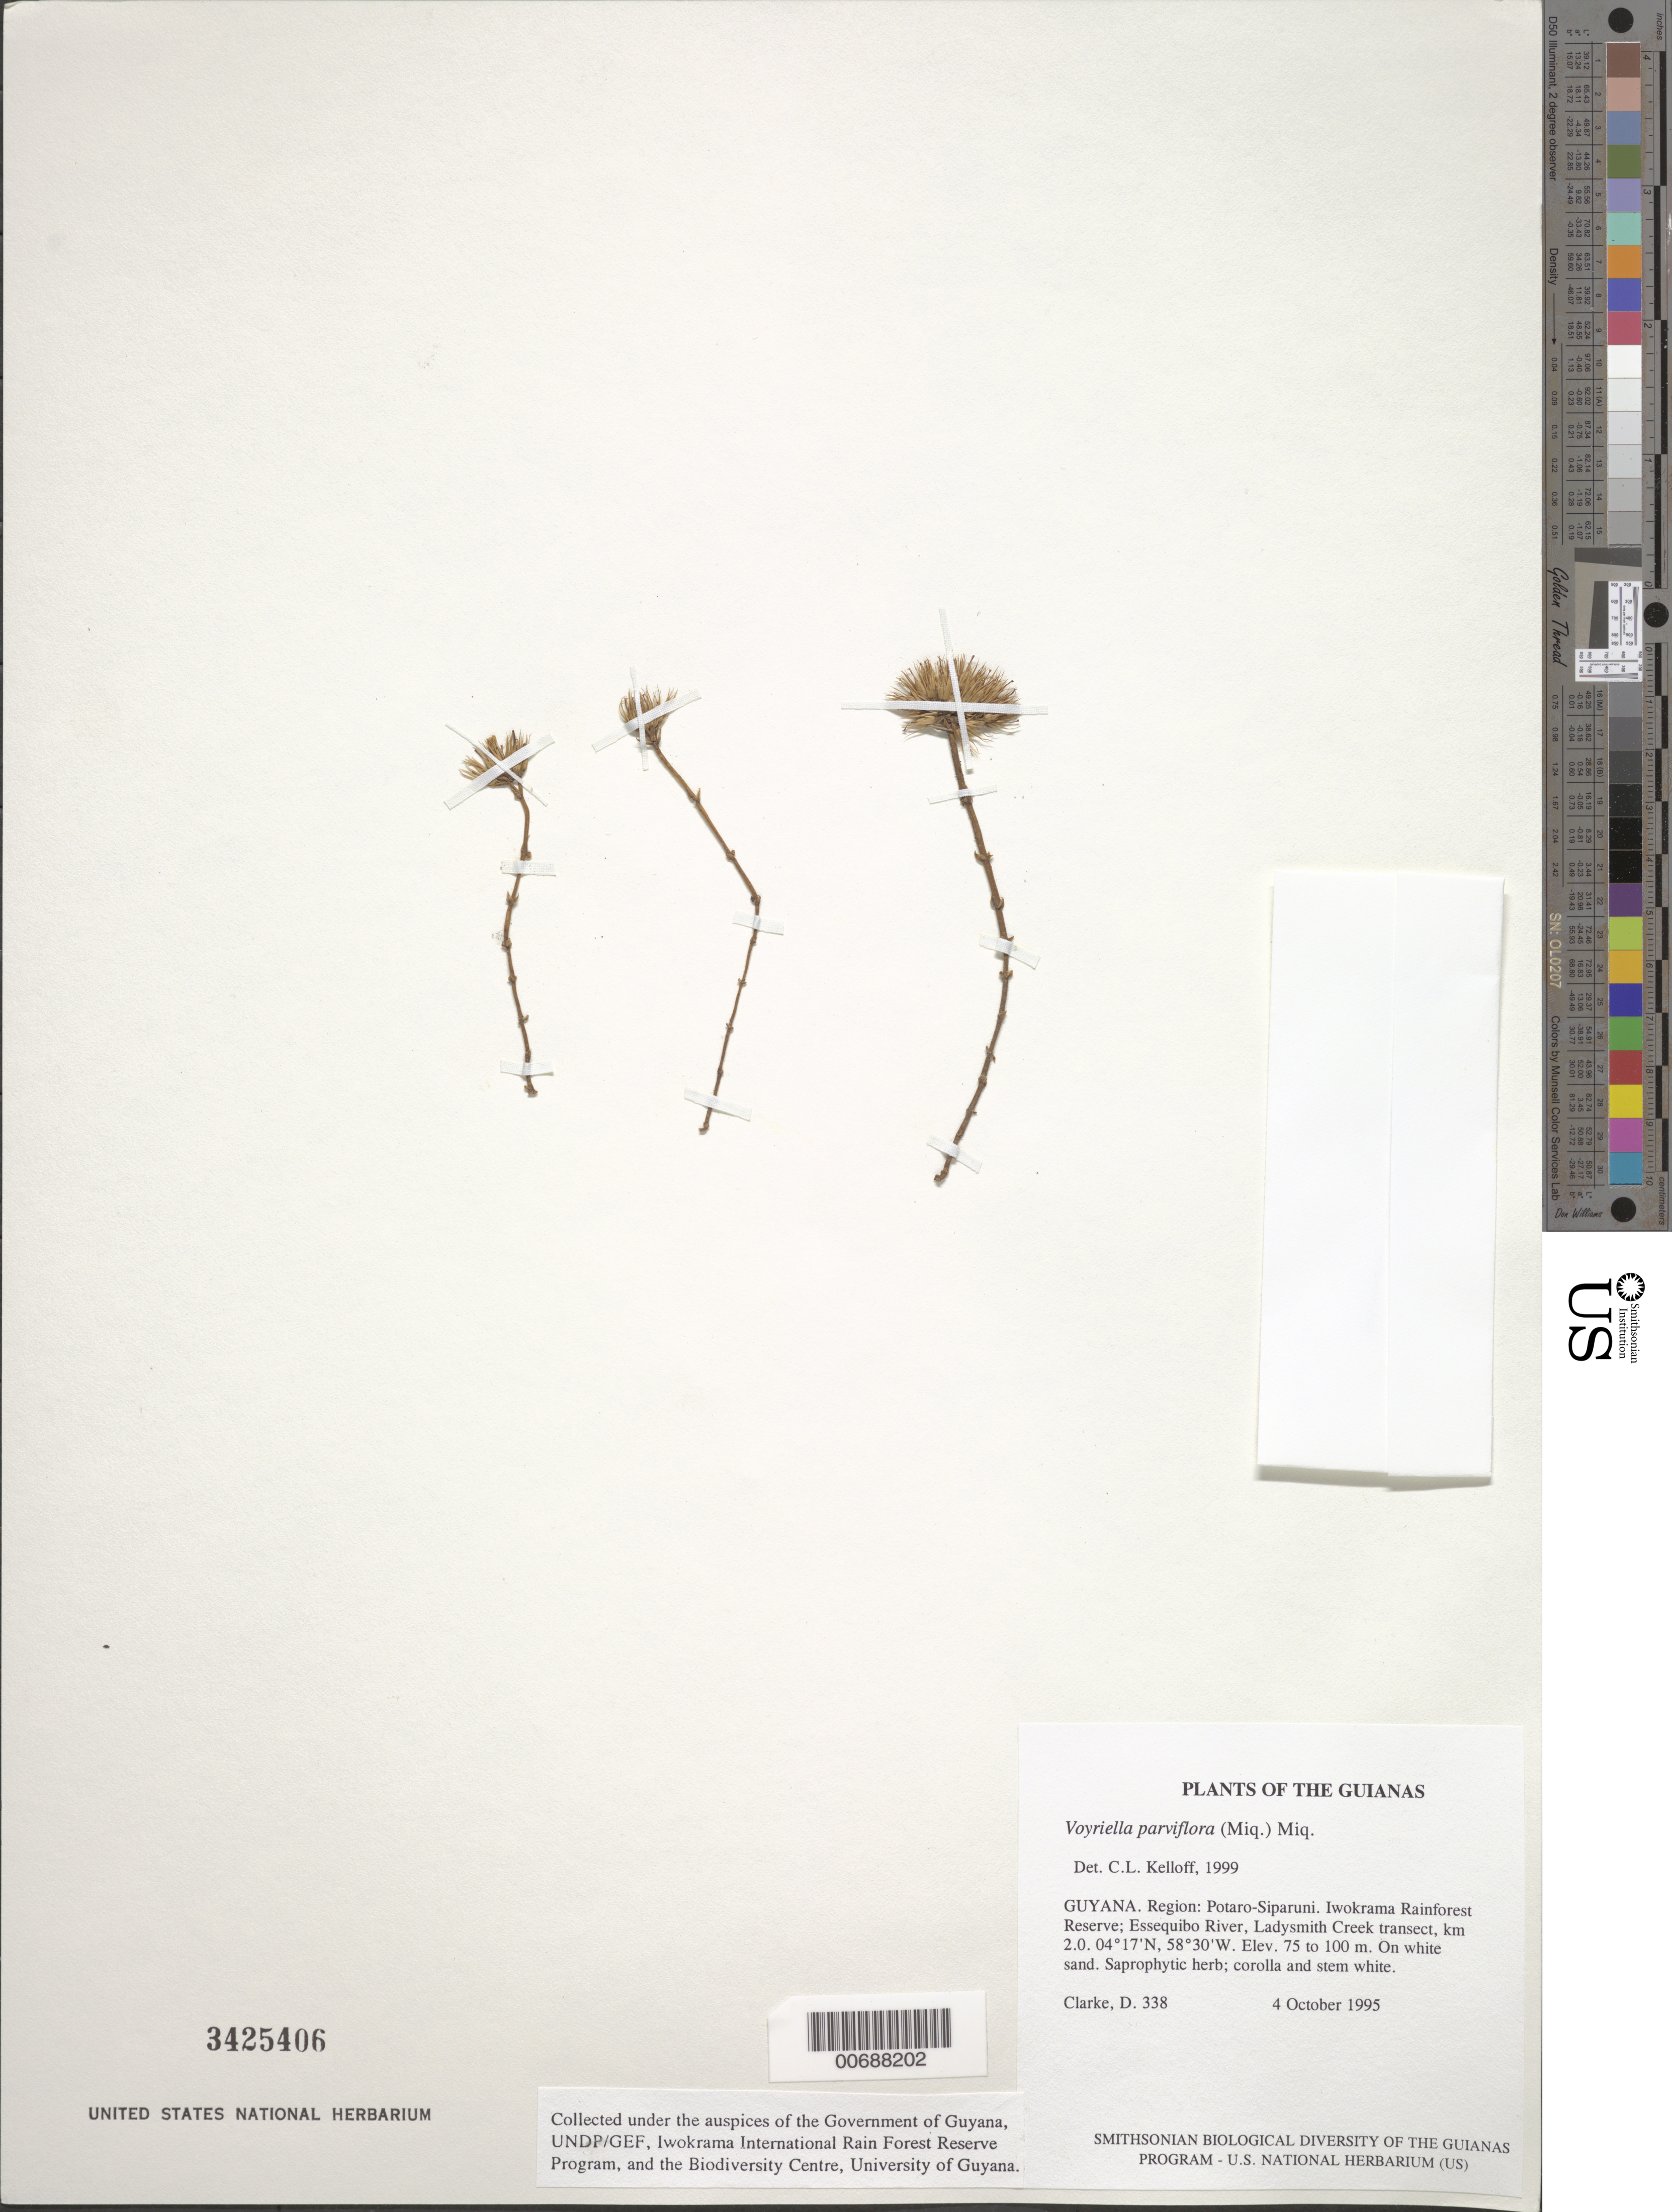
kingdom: Plantae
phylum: Tracheophyta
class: Magnoliopsida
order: Gentianales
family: Gentianaceae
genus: Voyriella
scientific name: Voyriella parviflora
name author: (Miq.) Miq.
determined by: Kelloff, Carol L., (US), Smithsonian Institution - National Museum of Natural History (UNITED STATES)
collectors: H. D. Clarke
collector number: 338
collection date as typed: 4 October 1995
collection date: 1995-10-04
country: Guyana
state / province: Potaro-Siparuni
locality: Iwokrama Rainforest Reserve; Essequibo River, Ladysmith Creek transect, km 2.0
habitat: On white sand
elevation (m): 75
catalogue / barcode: US 3425406